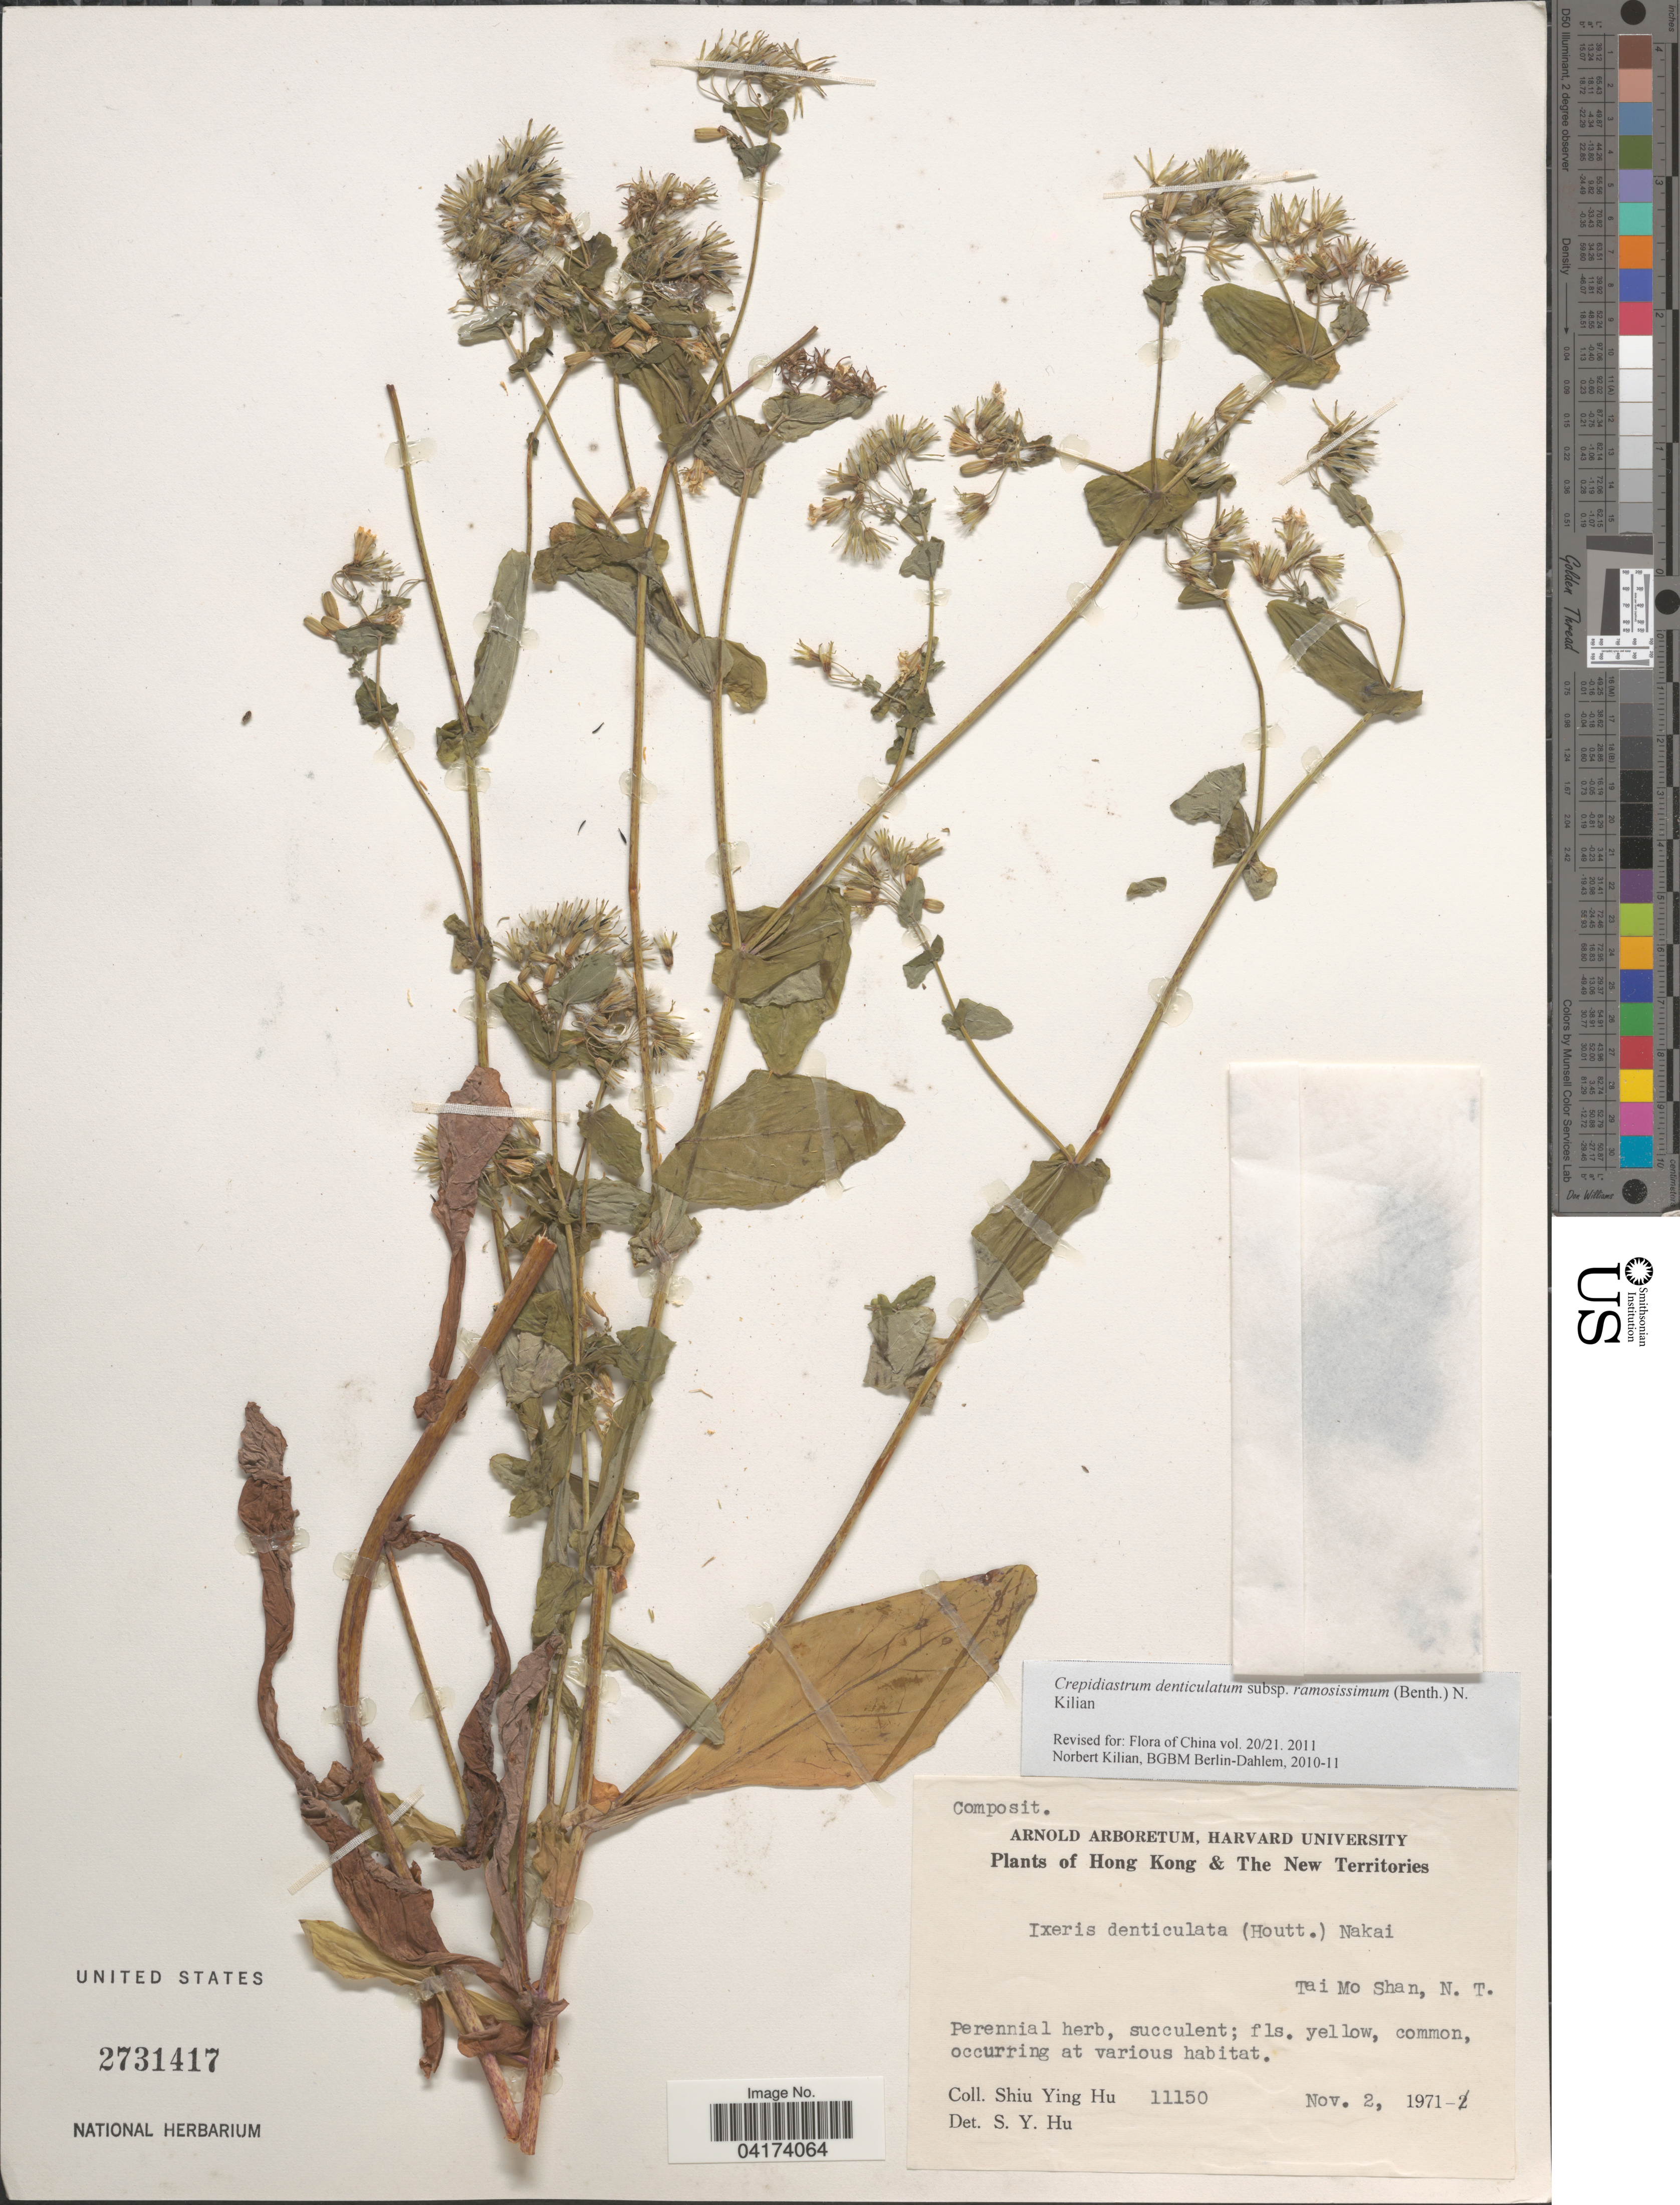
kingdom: Plantae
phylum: Tracheophyta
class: Magnoliopsida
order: Asterales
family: Asteraceae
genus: Crepidiastrum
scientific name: Crepidiastrum denticulatum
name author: (Houtt.) Pak & Kawano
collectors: S. Y. Hu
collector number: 11150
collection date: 1971-11-02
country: China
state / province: Hong Kong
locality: Hong Kong & The New Territories. Tai Mo Shan, N. T.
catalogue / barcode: US 2731417